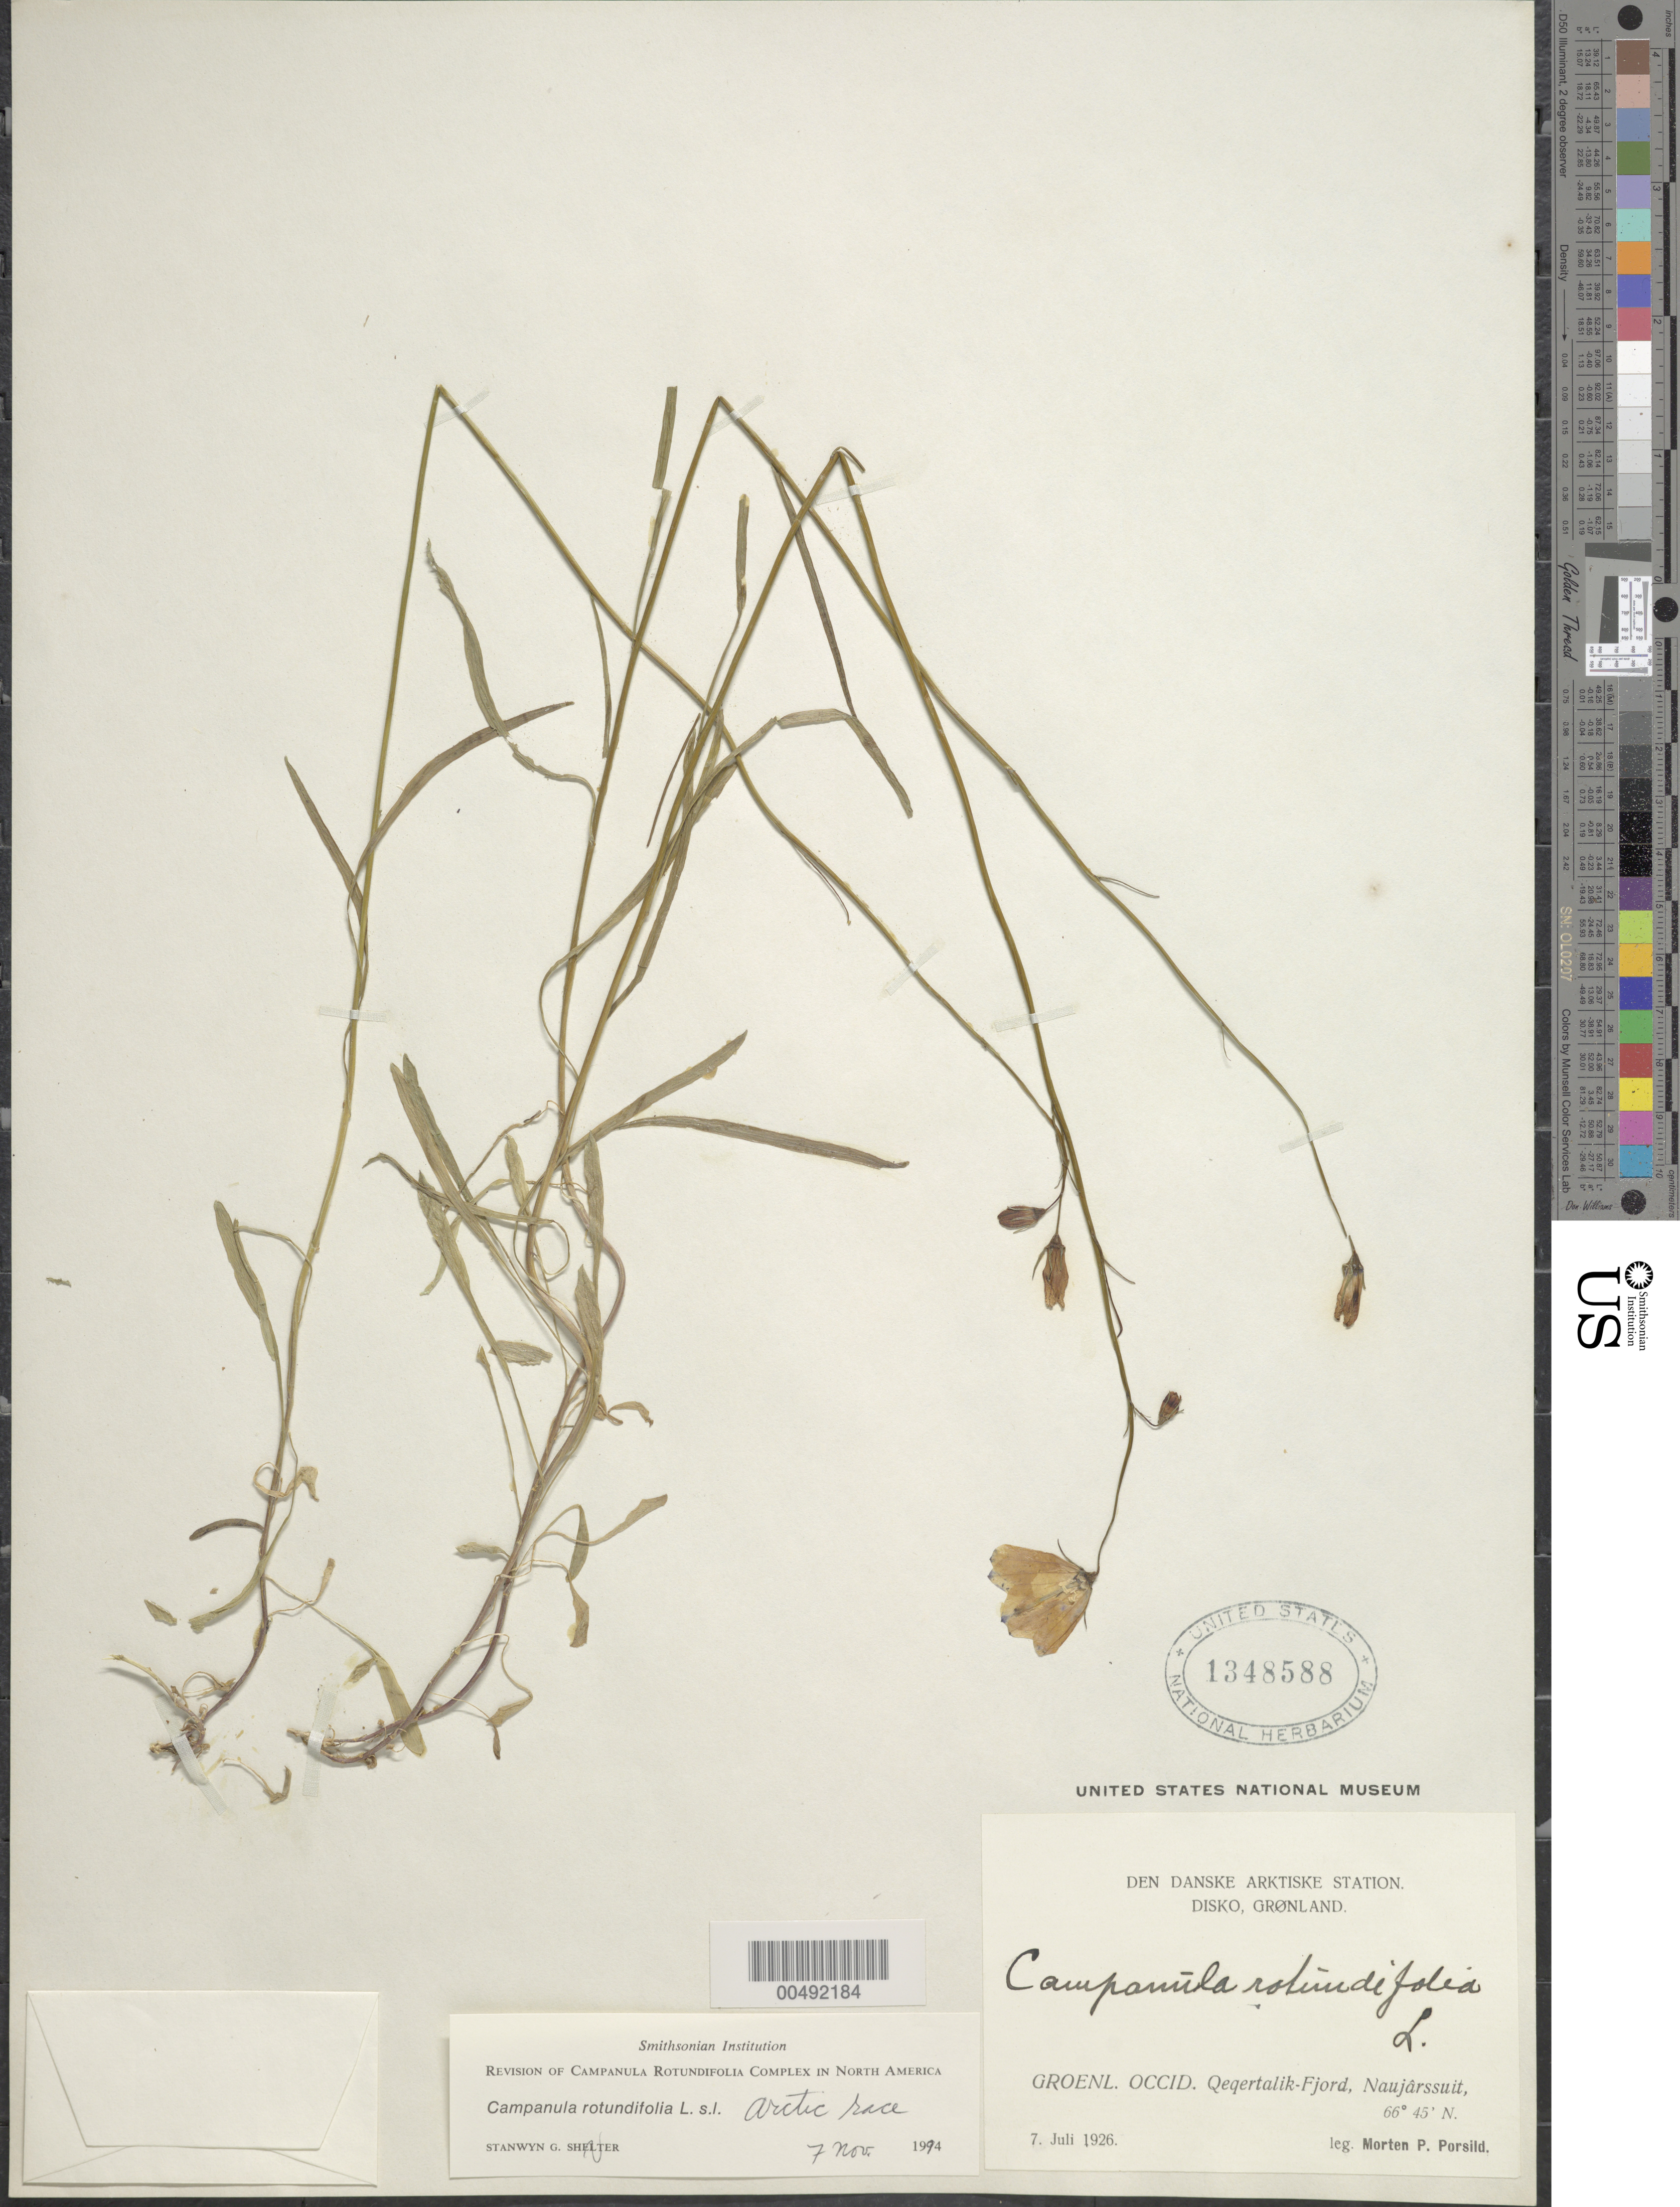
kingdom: Plantae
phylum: Tracheophyta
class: Magnoliopsida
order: Asterales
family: Campanulaceae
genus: Campanula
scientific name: Campanula rotundifolia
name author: L.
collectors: M. P. Porsild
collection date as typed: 07 Jul 1926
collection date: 1926-07-07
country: Greenland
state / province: Vestgrønland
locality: West Greenland, Qeqertalik-Fjord, Naujârssuit (lat/long recorded as: lat=66:45:0:N long=:::)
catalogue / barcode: US 1348588